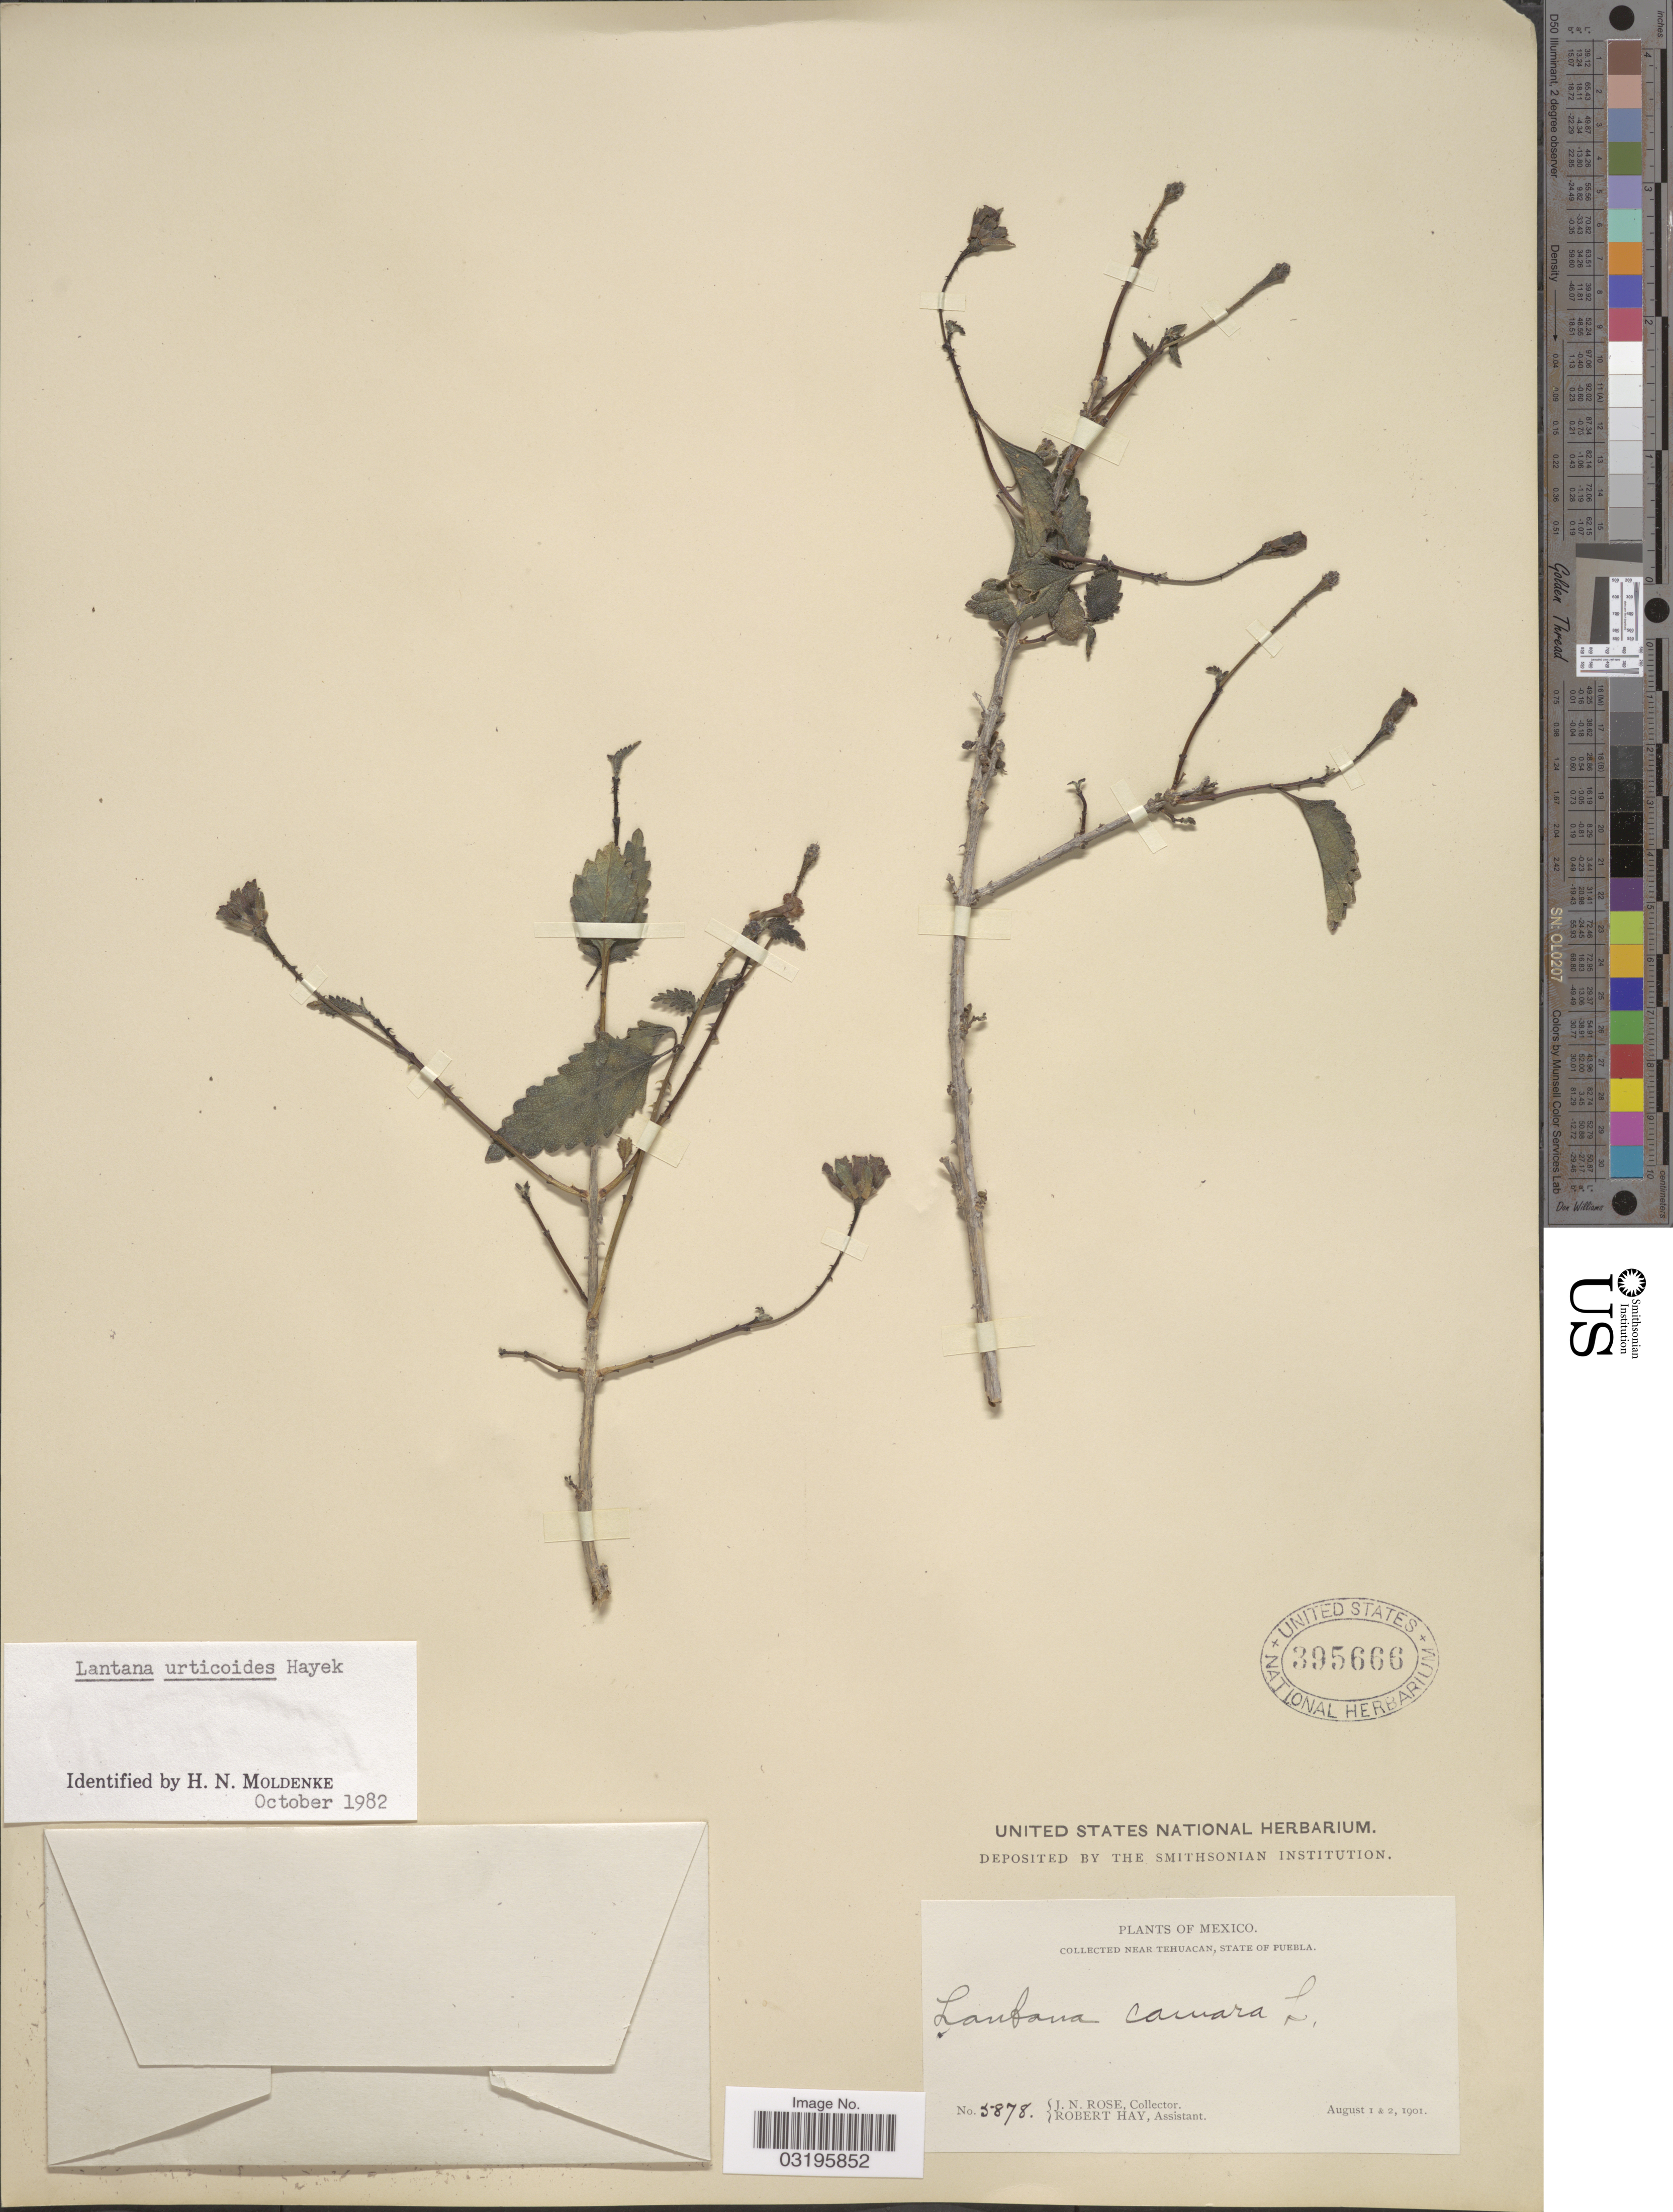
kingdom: Plantae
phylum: Tracheophyta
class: Magnoliopsida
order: Lamiales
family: Verbenaceae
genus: Lantana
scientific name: Lantana urticoides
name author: Hayek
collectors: J. N. Rose & R. Hay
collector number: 5878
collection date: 1901-08-01/1901-08-02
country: Mexico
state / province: Puebla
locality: Near Tehuacan.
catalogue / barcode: US 395666